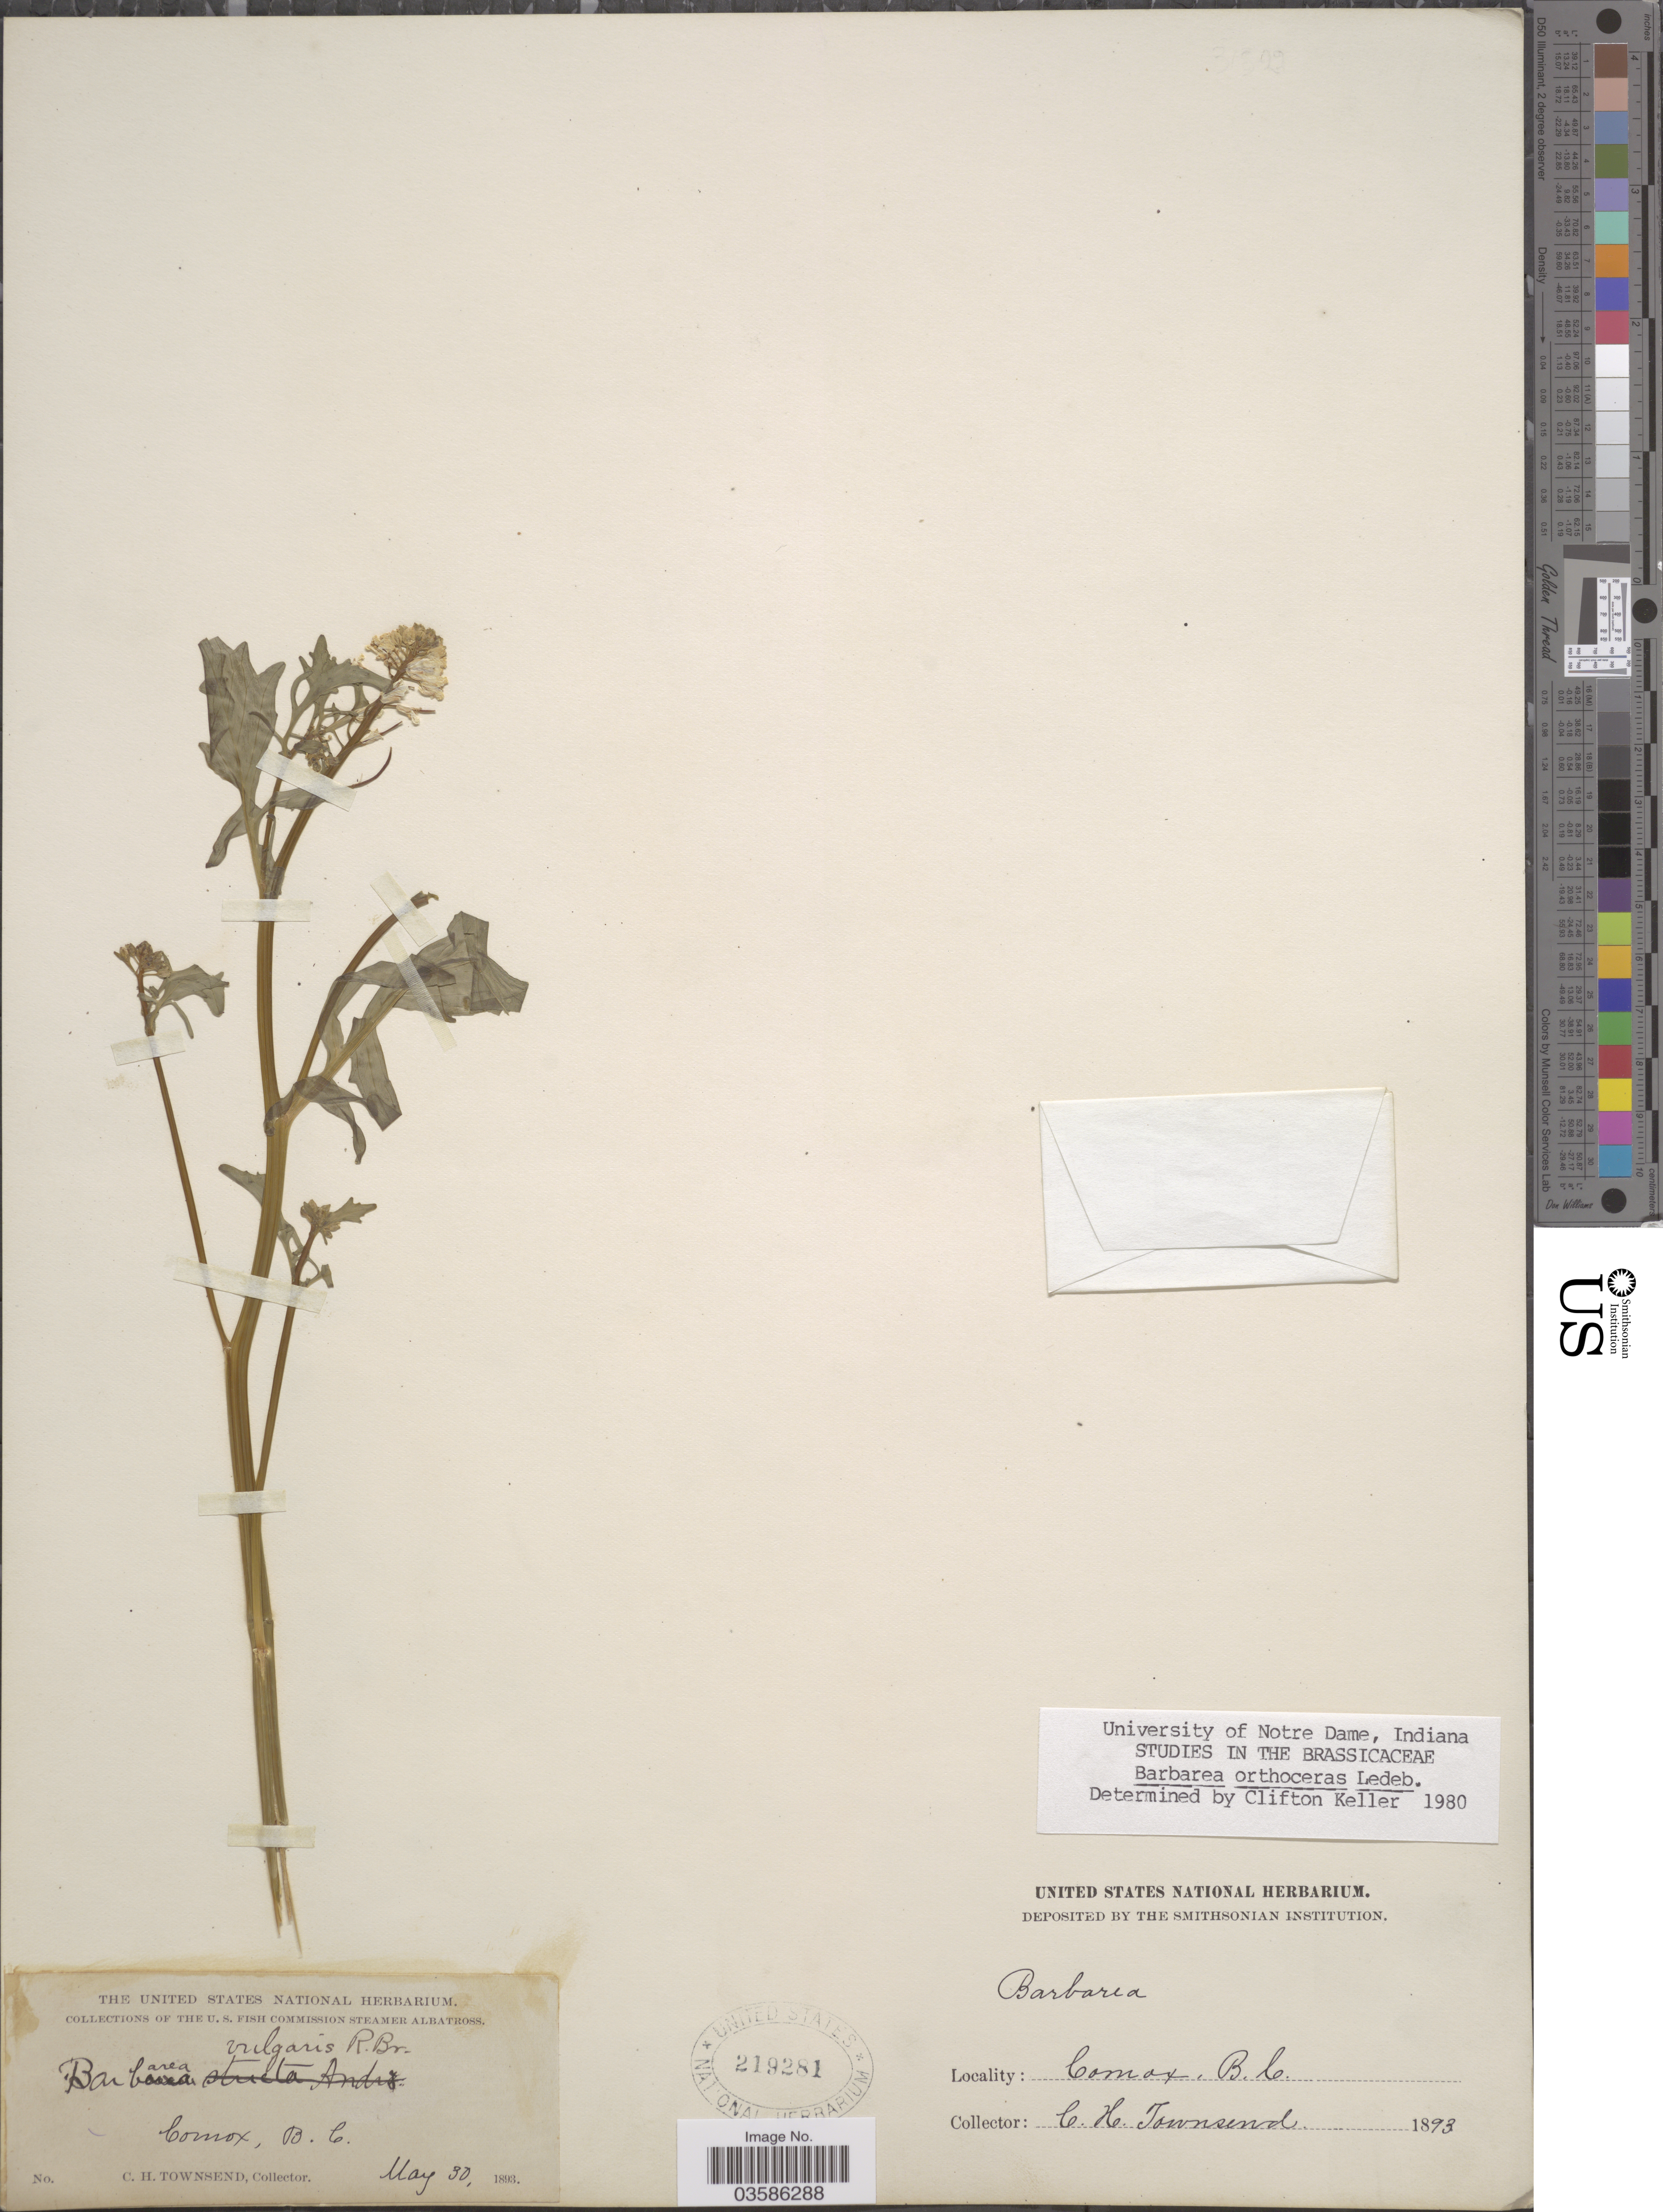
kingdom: Plantae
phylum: Tracheophyta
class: Magnoliopsida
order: Brassicales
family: Brassicaceae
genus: Barbarea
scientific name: Barbarea orthoceras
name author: Ledeb.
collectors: C. H. Townsend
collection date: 1893-05-30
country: Canada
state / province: British Columbia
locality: Comox.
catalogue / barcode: US 219281